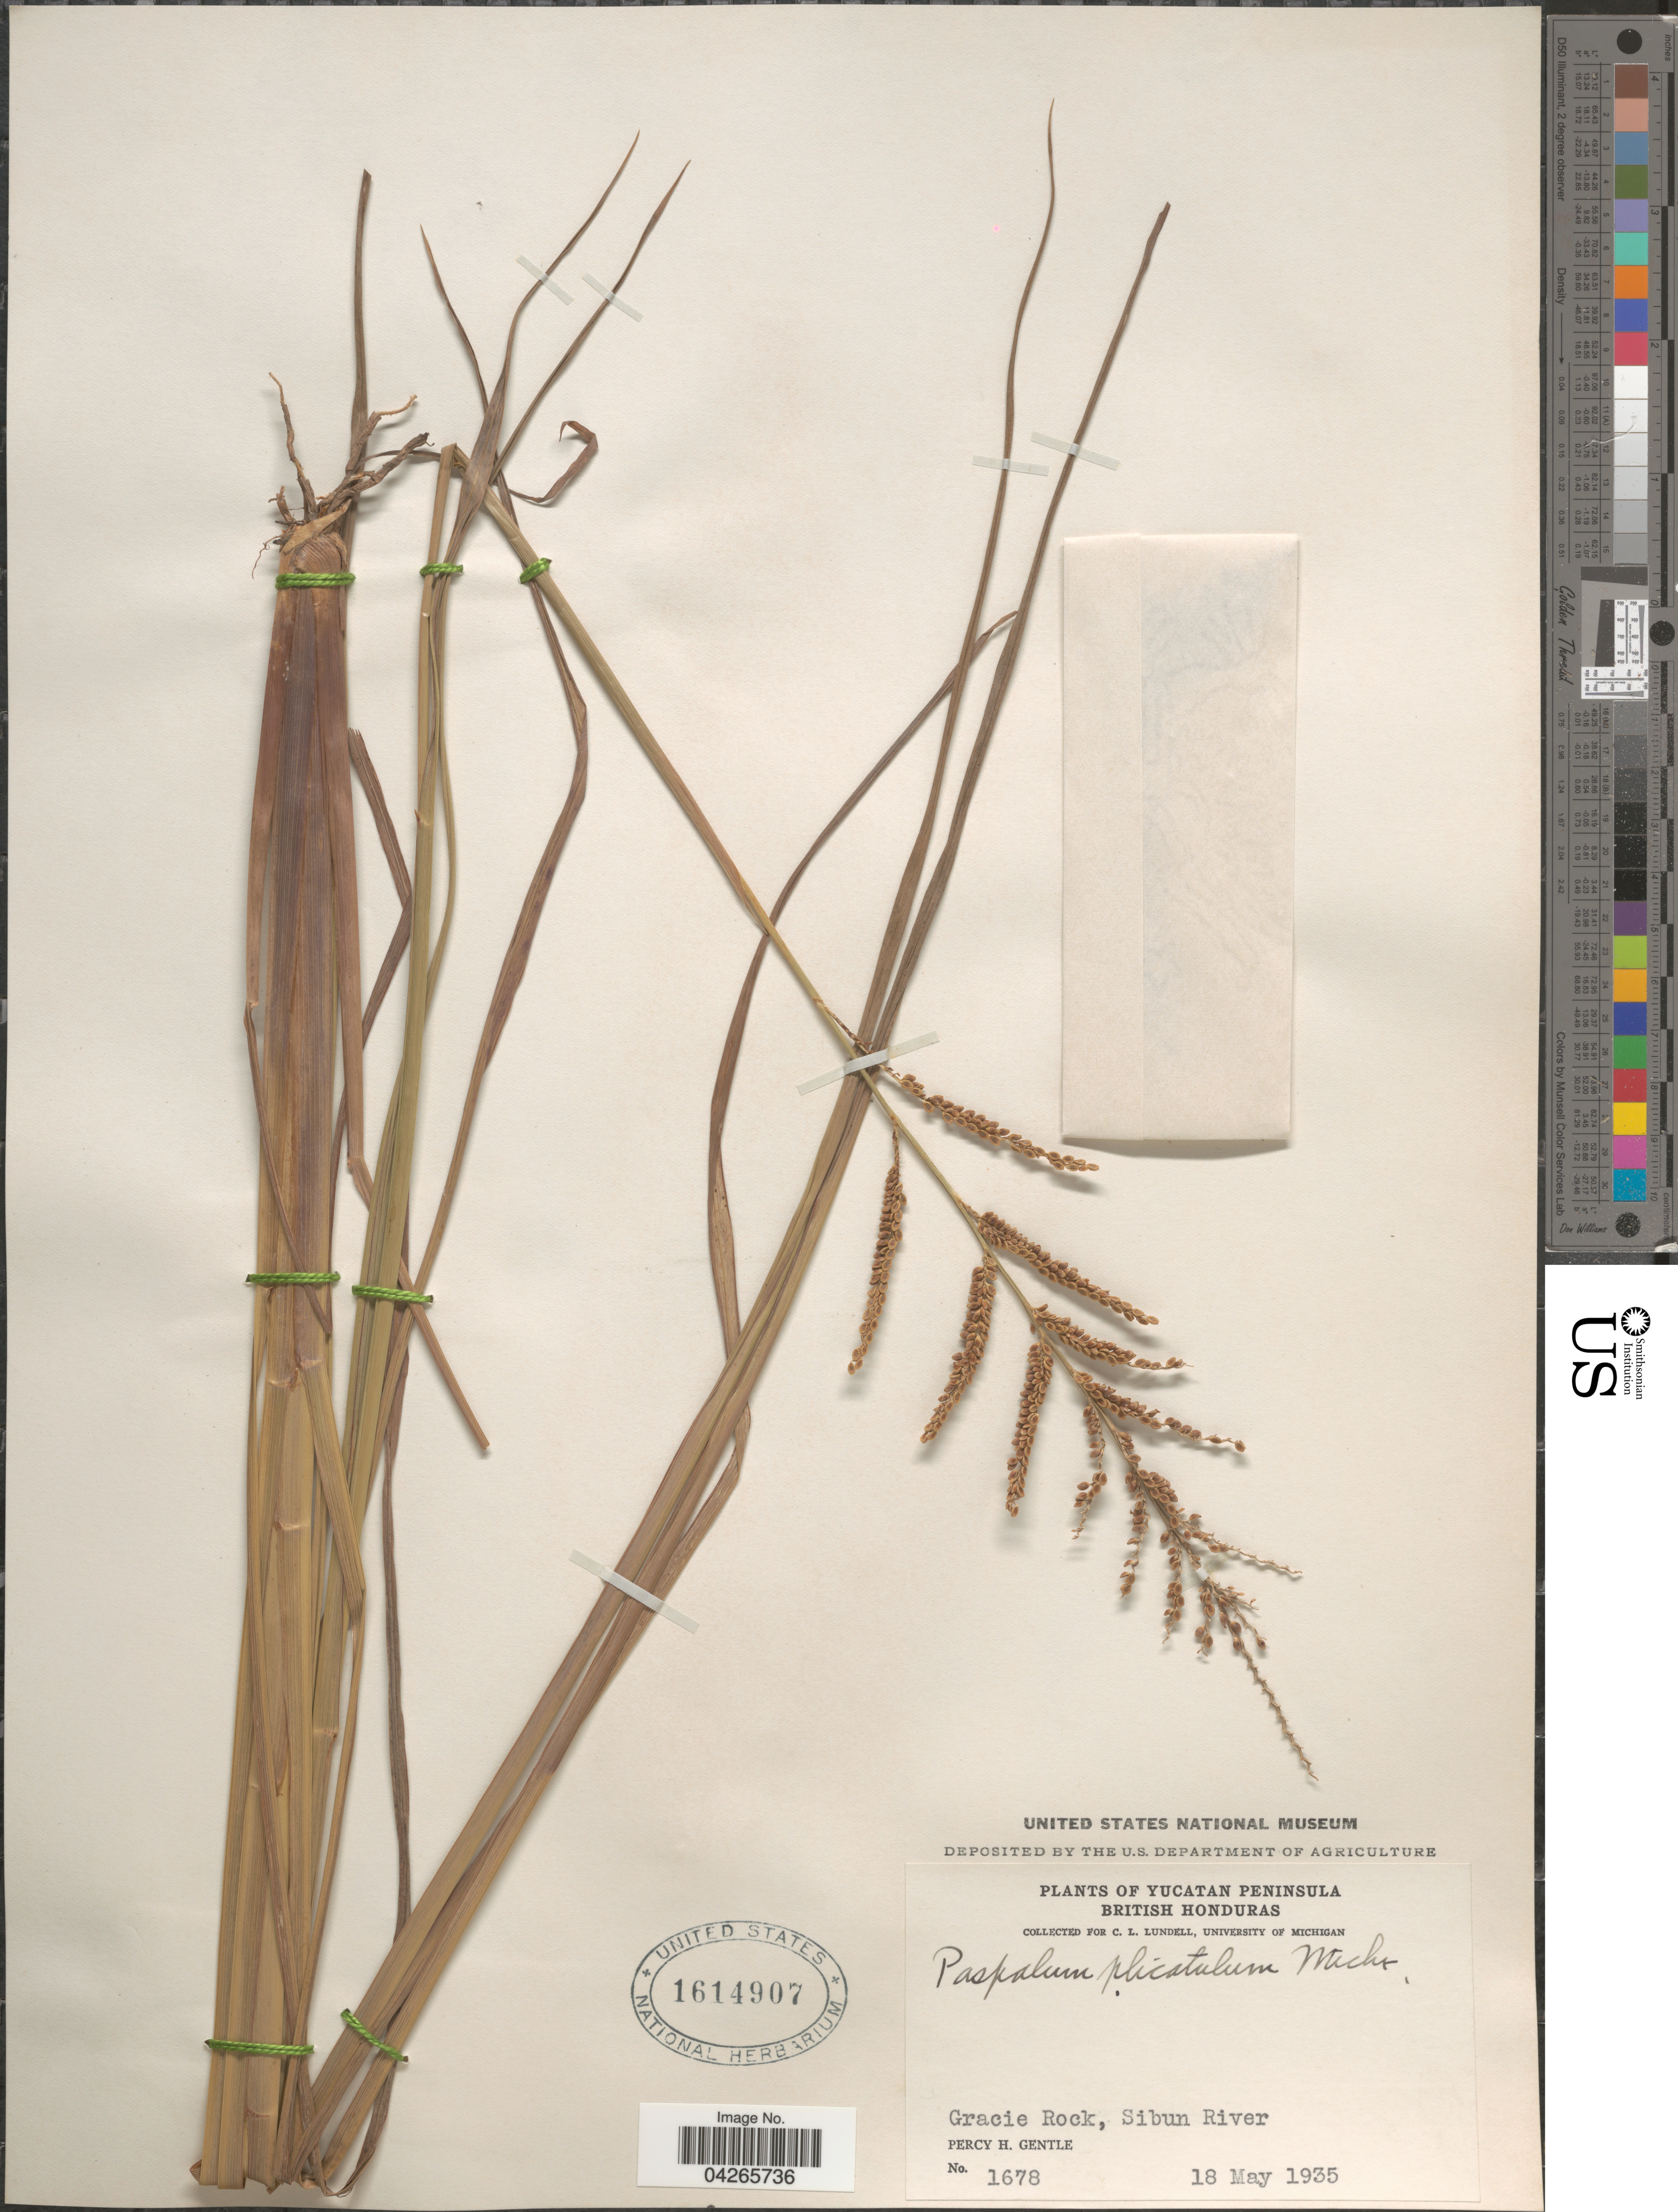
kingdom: Plantae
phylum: Tracheophyta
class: Liliopsida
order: Poales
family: Poaceae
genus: Paspalum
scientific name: Paspalum plicatulum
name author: Michx.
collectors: P. H. Gentle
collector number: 1678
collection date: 1935-05-18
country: Belize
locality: Yucatan Peninsula. British Honduras. Gracie Rock, Sibun River.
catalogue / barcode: US 1614907